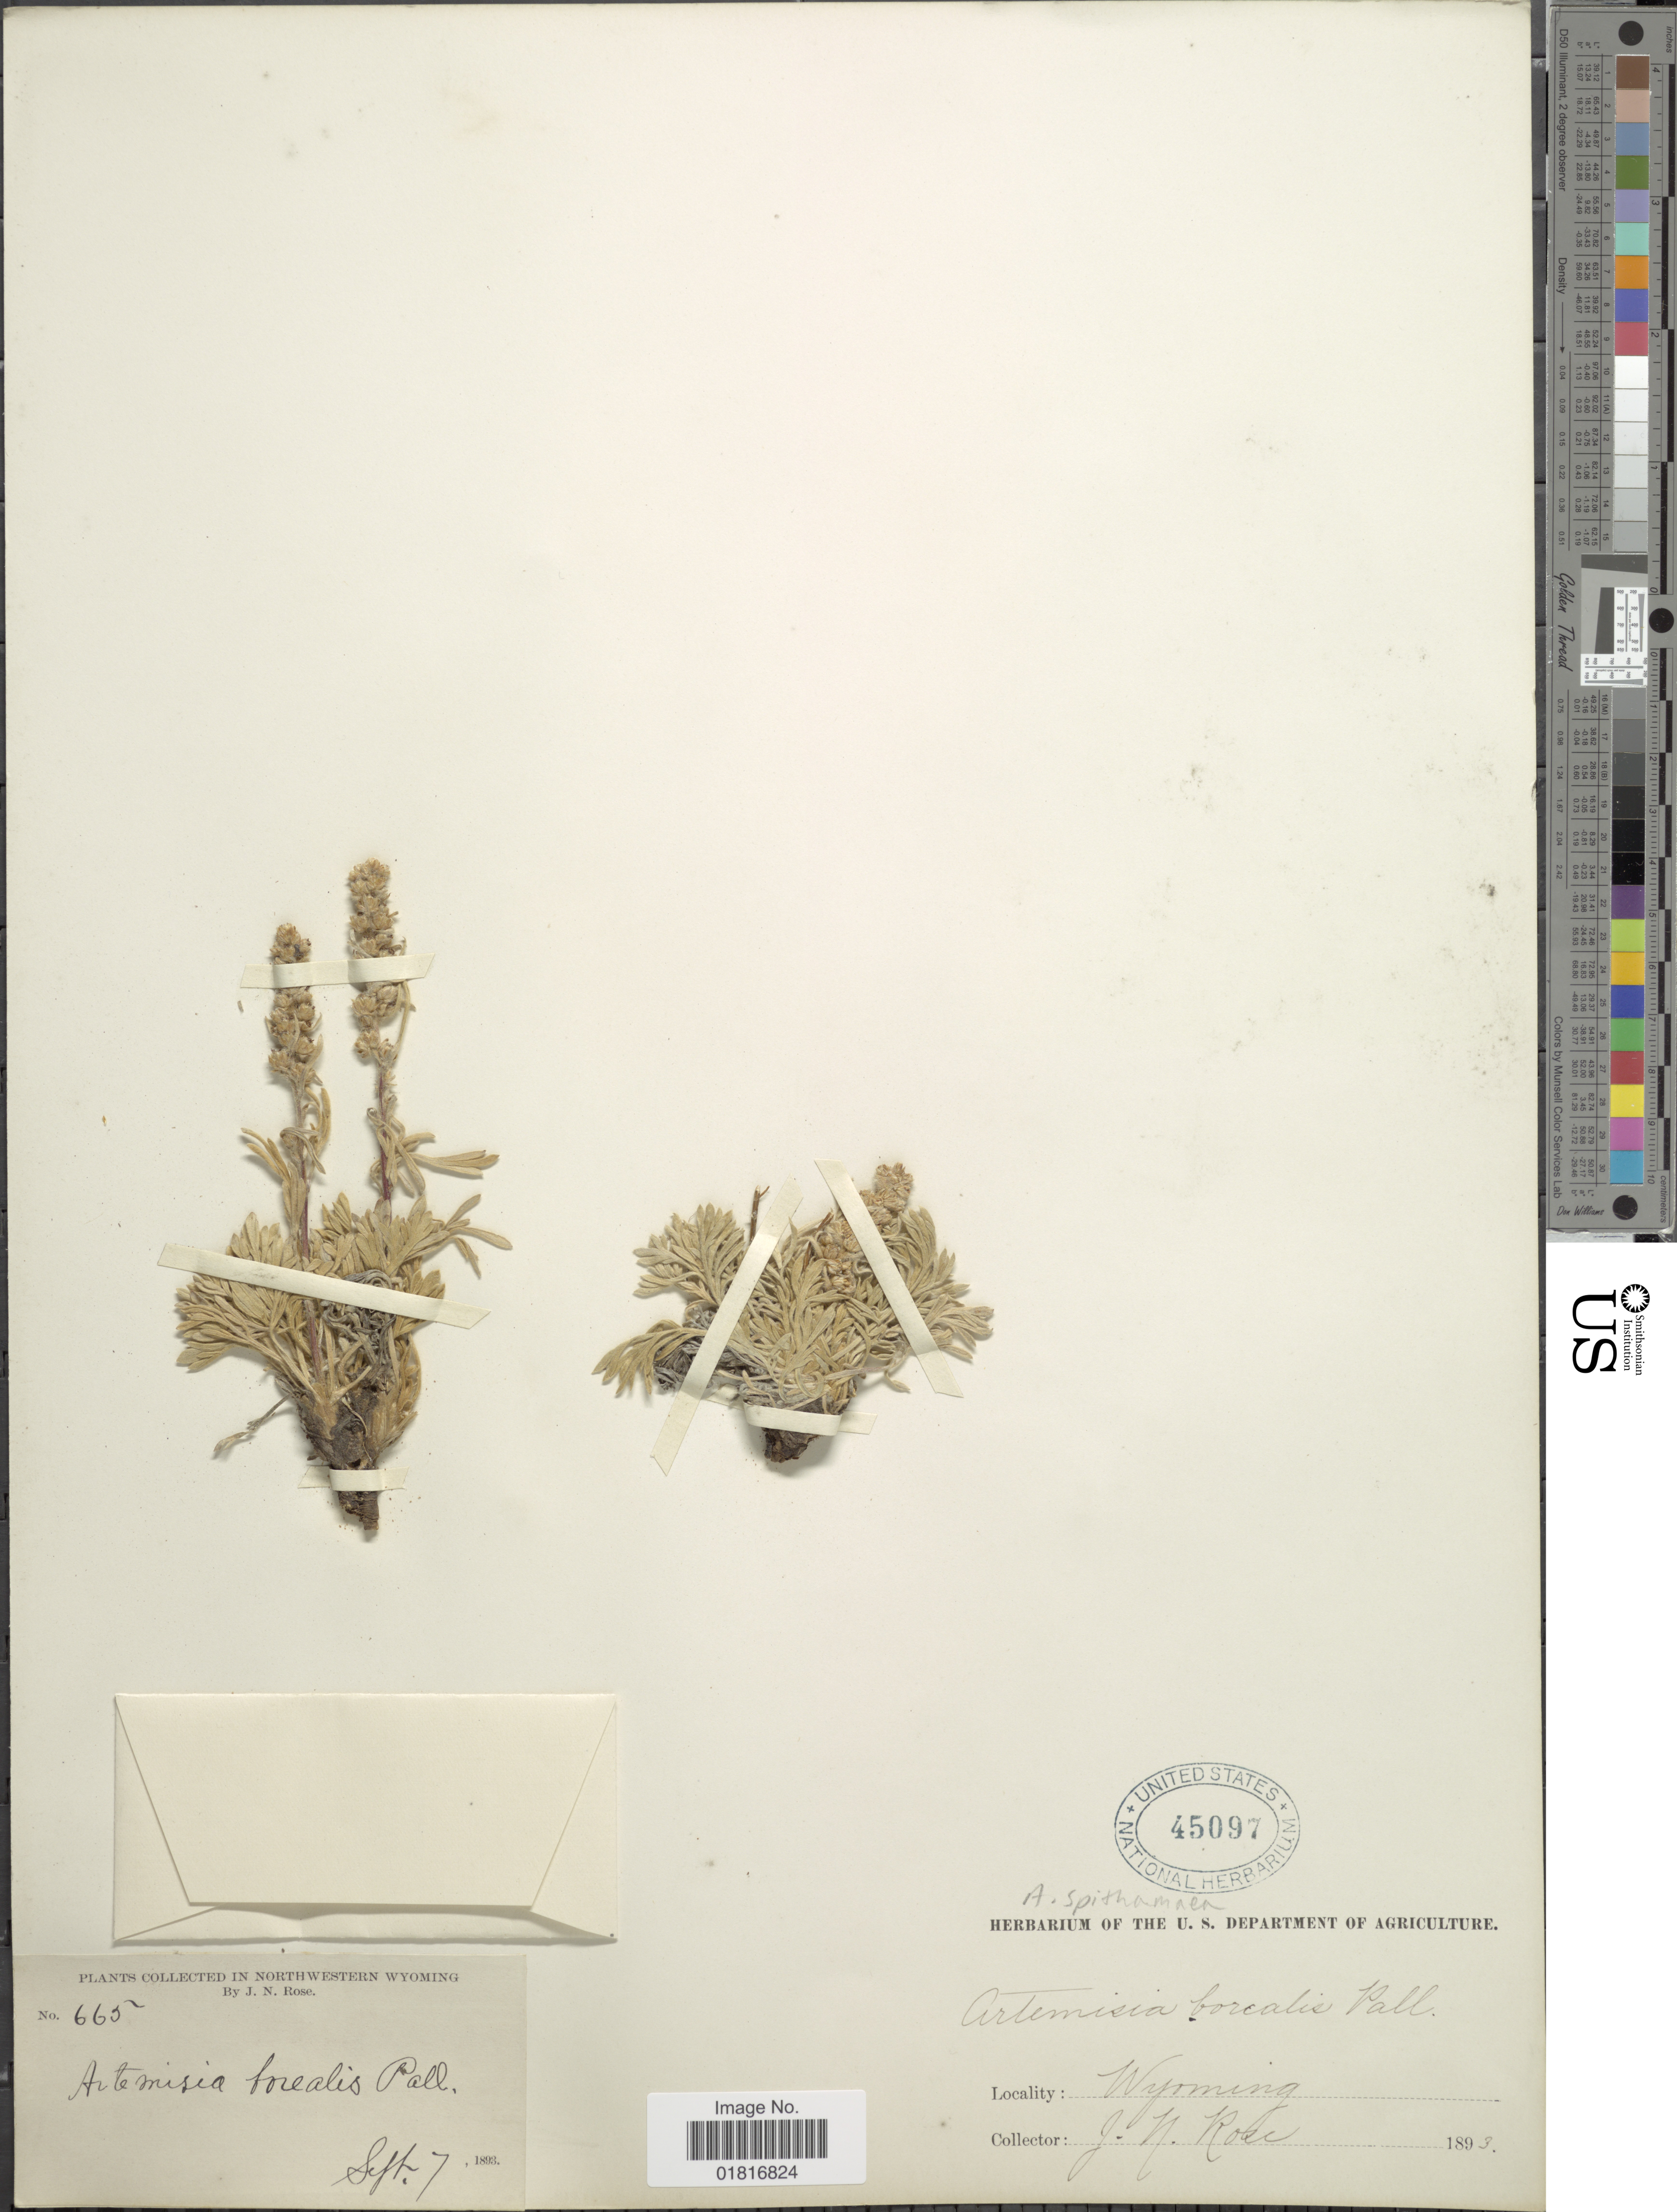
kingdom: Plantae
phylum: Tracheophyta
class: Magnoliopsida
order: Asterales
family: Asteraceae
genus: Artemisia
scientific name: Artemisia spithamaea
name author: Pursh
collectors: J. N. Rose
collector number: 665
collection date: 1893-09-07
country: United States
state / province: Wyoming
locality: Northwestern Wyoming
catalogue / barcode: US 45097